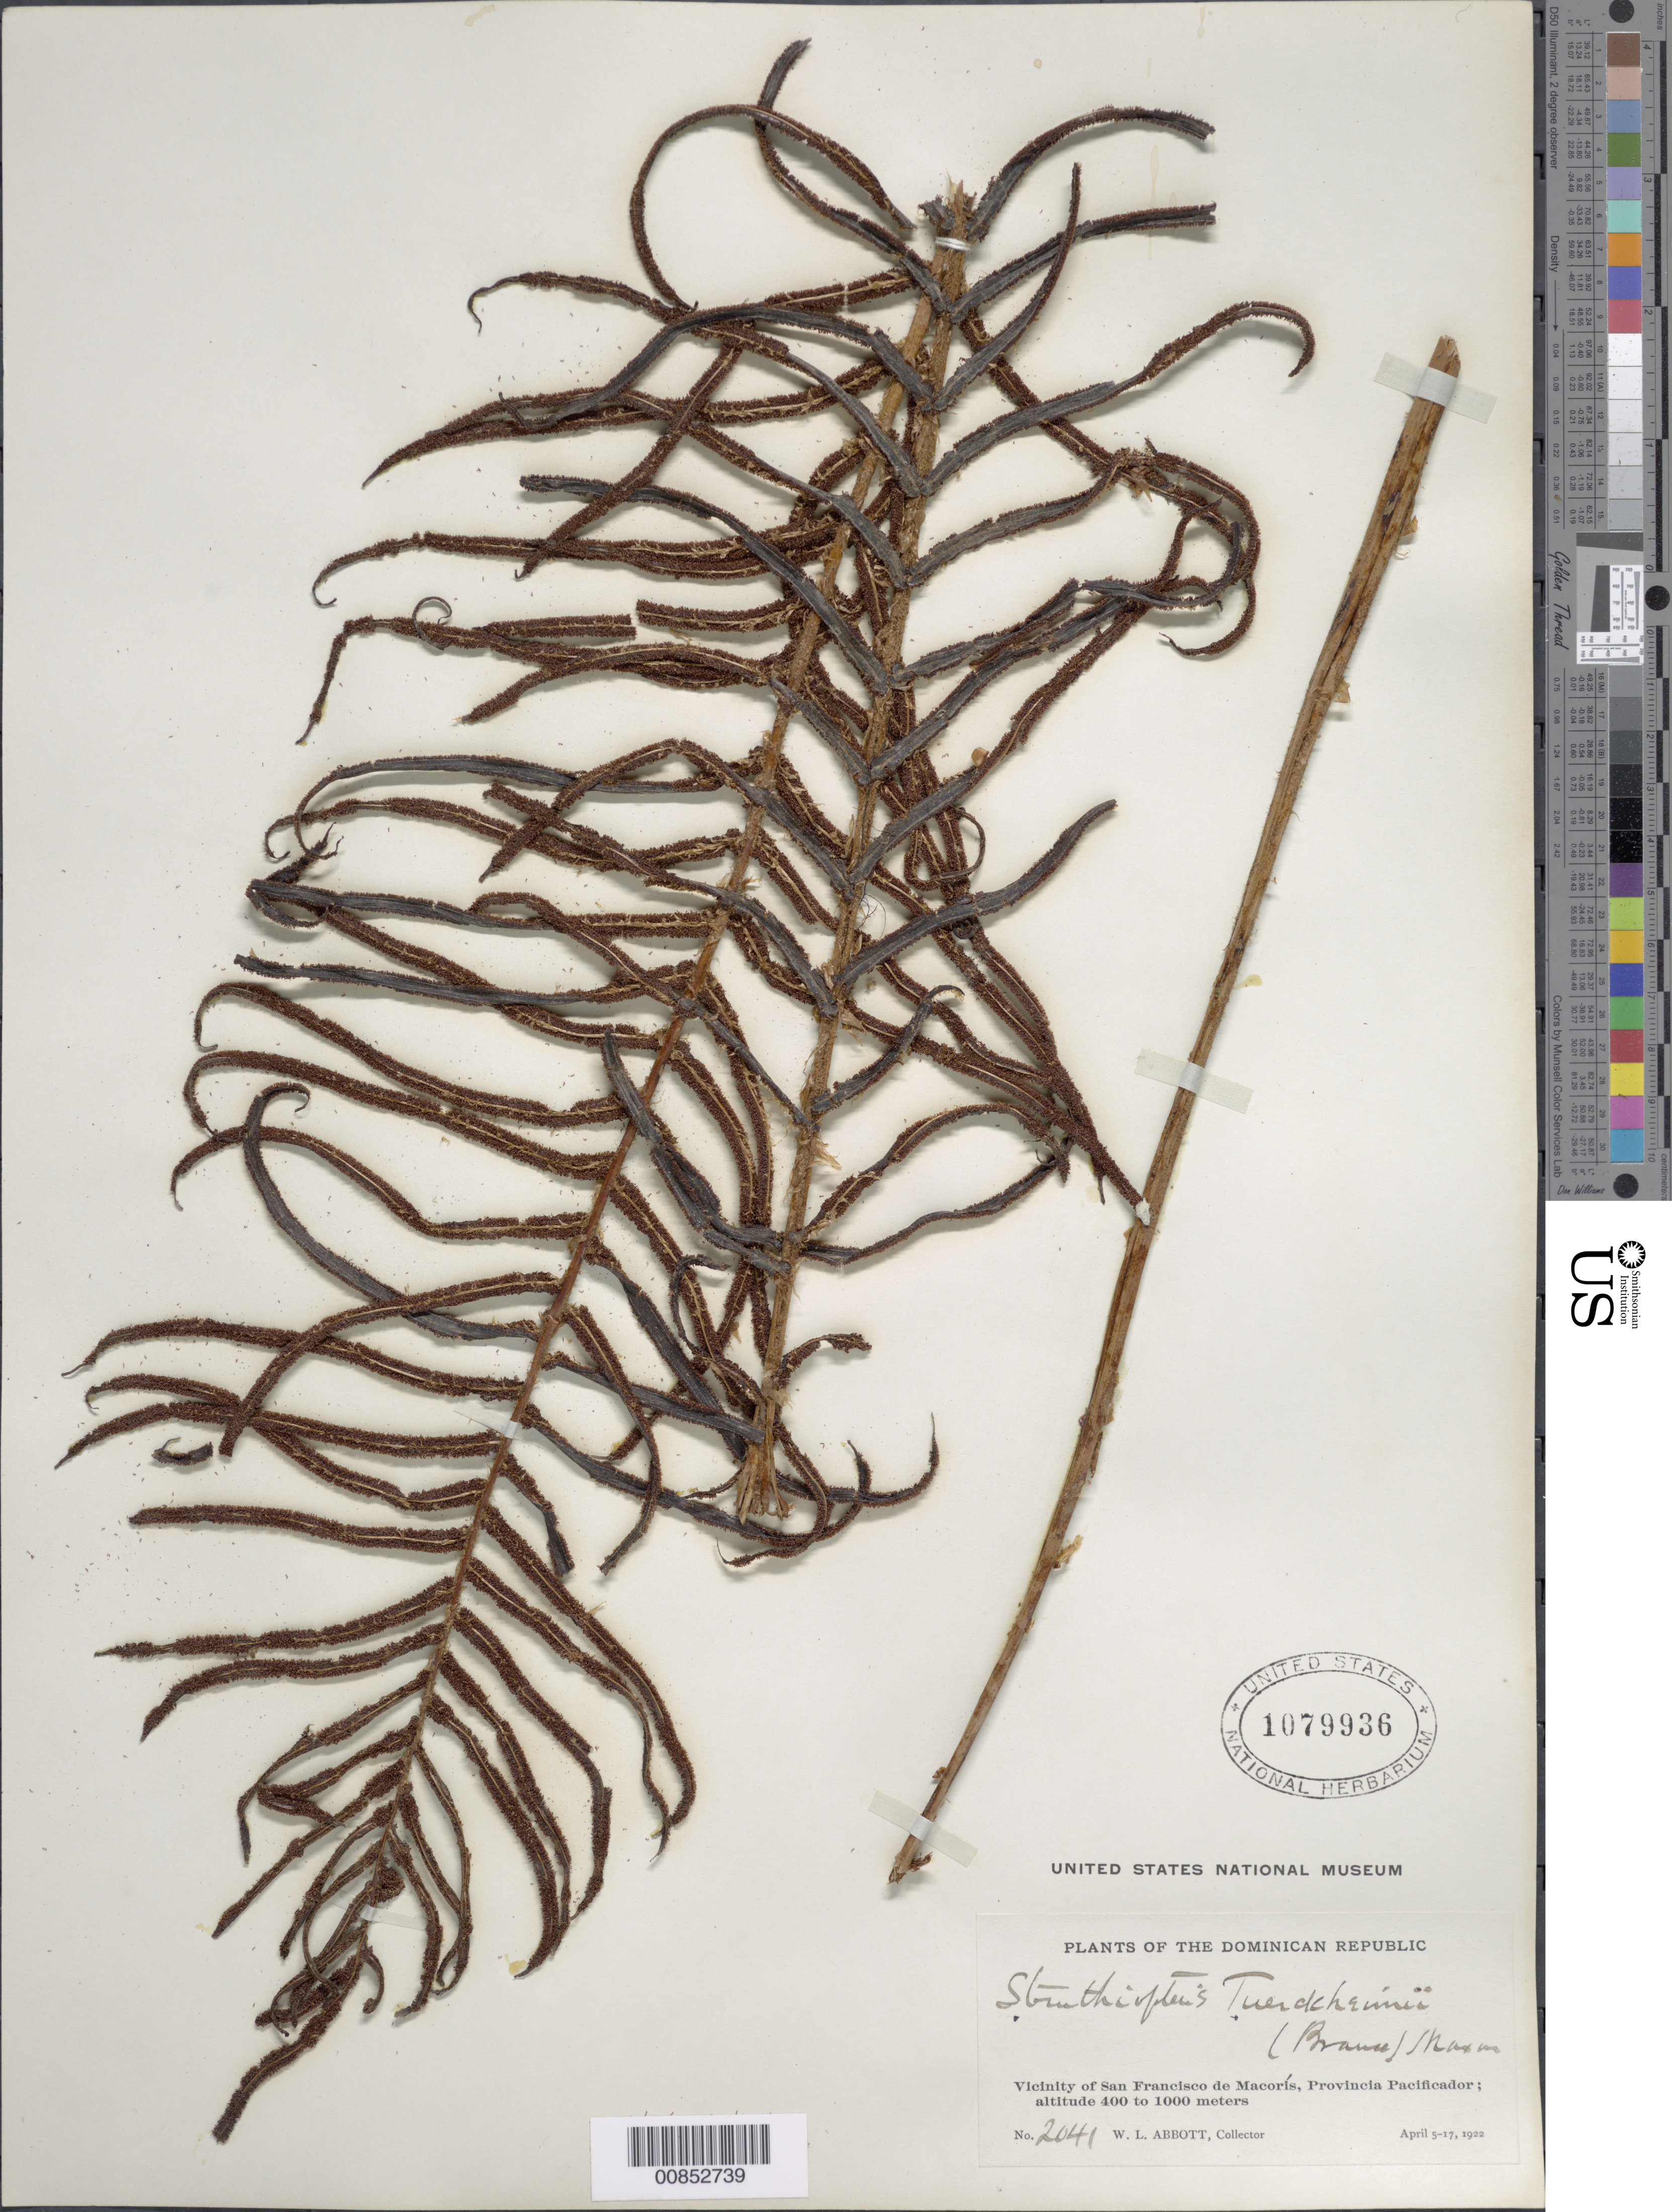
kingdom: Plantae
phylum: Tracheophyta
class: Polypodiopsida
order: Polypodiales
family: Blechnaceae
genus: Blechnum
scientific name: Blechnum tuerckheimii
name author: Brause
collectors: W. L. Abbott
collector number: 2041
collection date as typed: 05 Apr 1922 to 17 Apr 1922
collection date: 1922-04-05/1922-04-17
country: Dominican Republic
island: Hispaniola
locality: Prov. Pacificador, vicinity San Francisco de Macorís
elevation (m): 400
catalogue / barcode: US 1079936